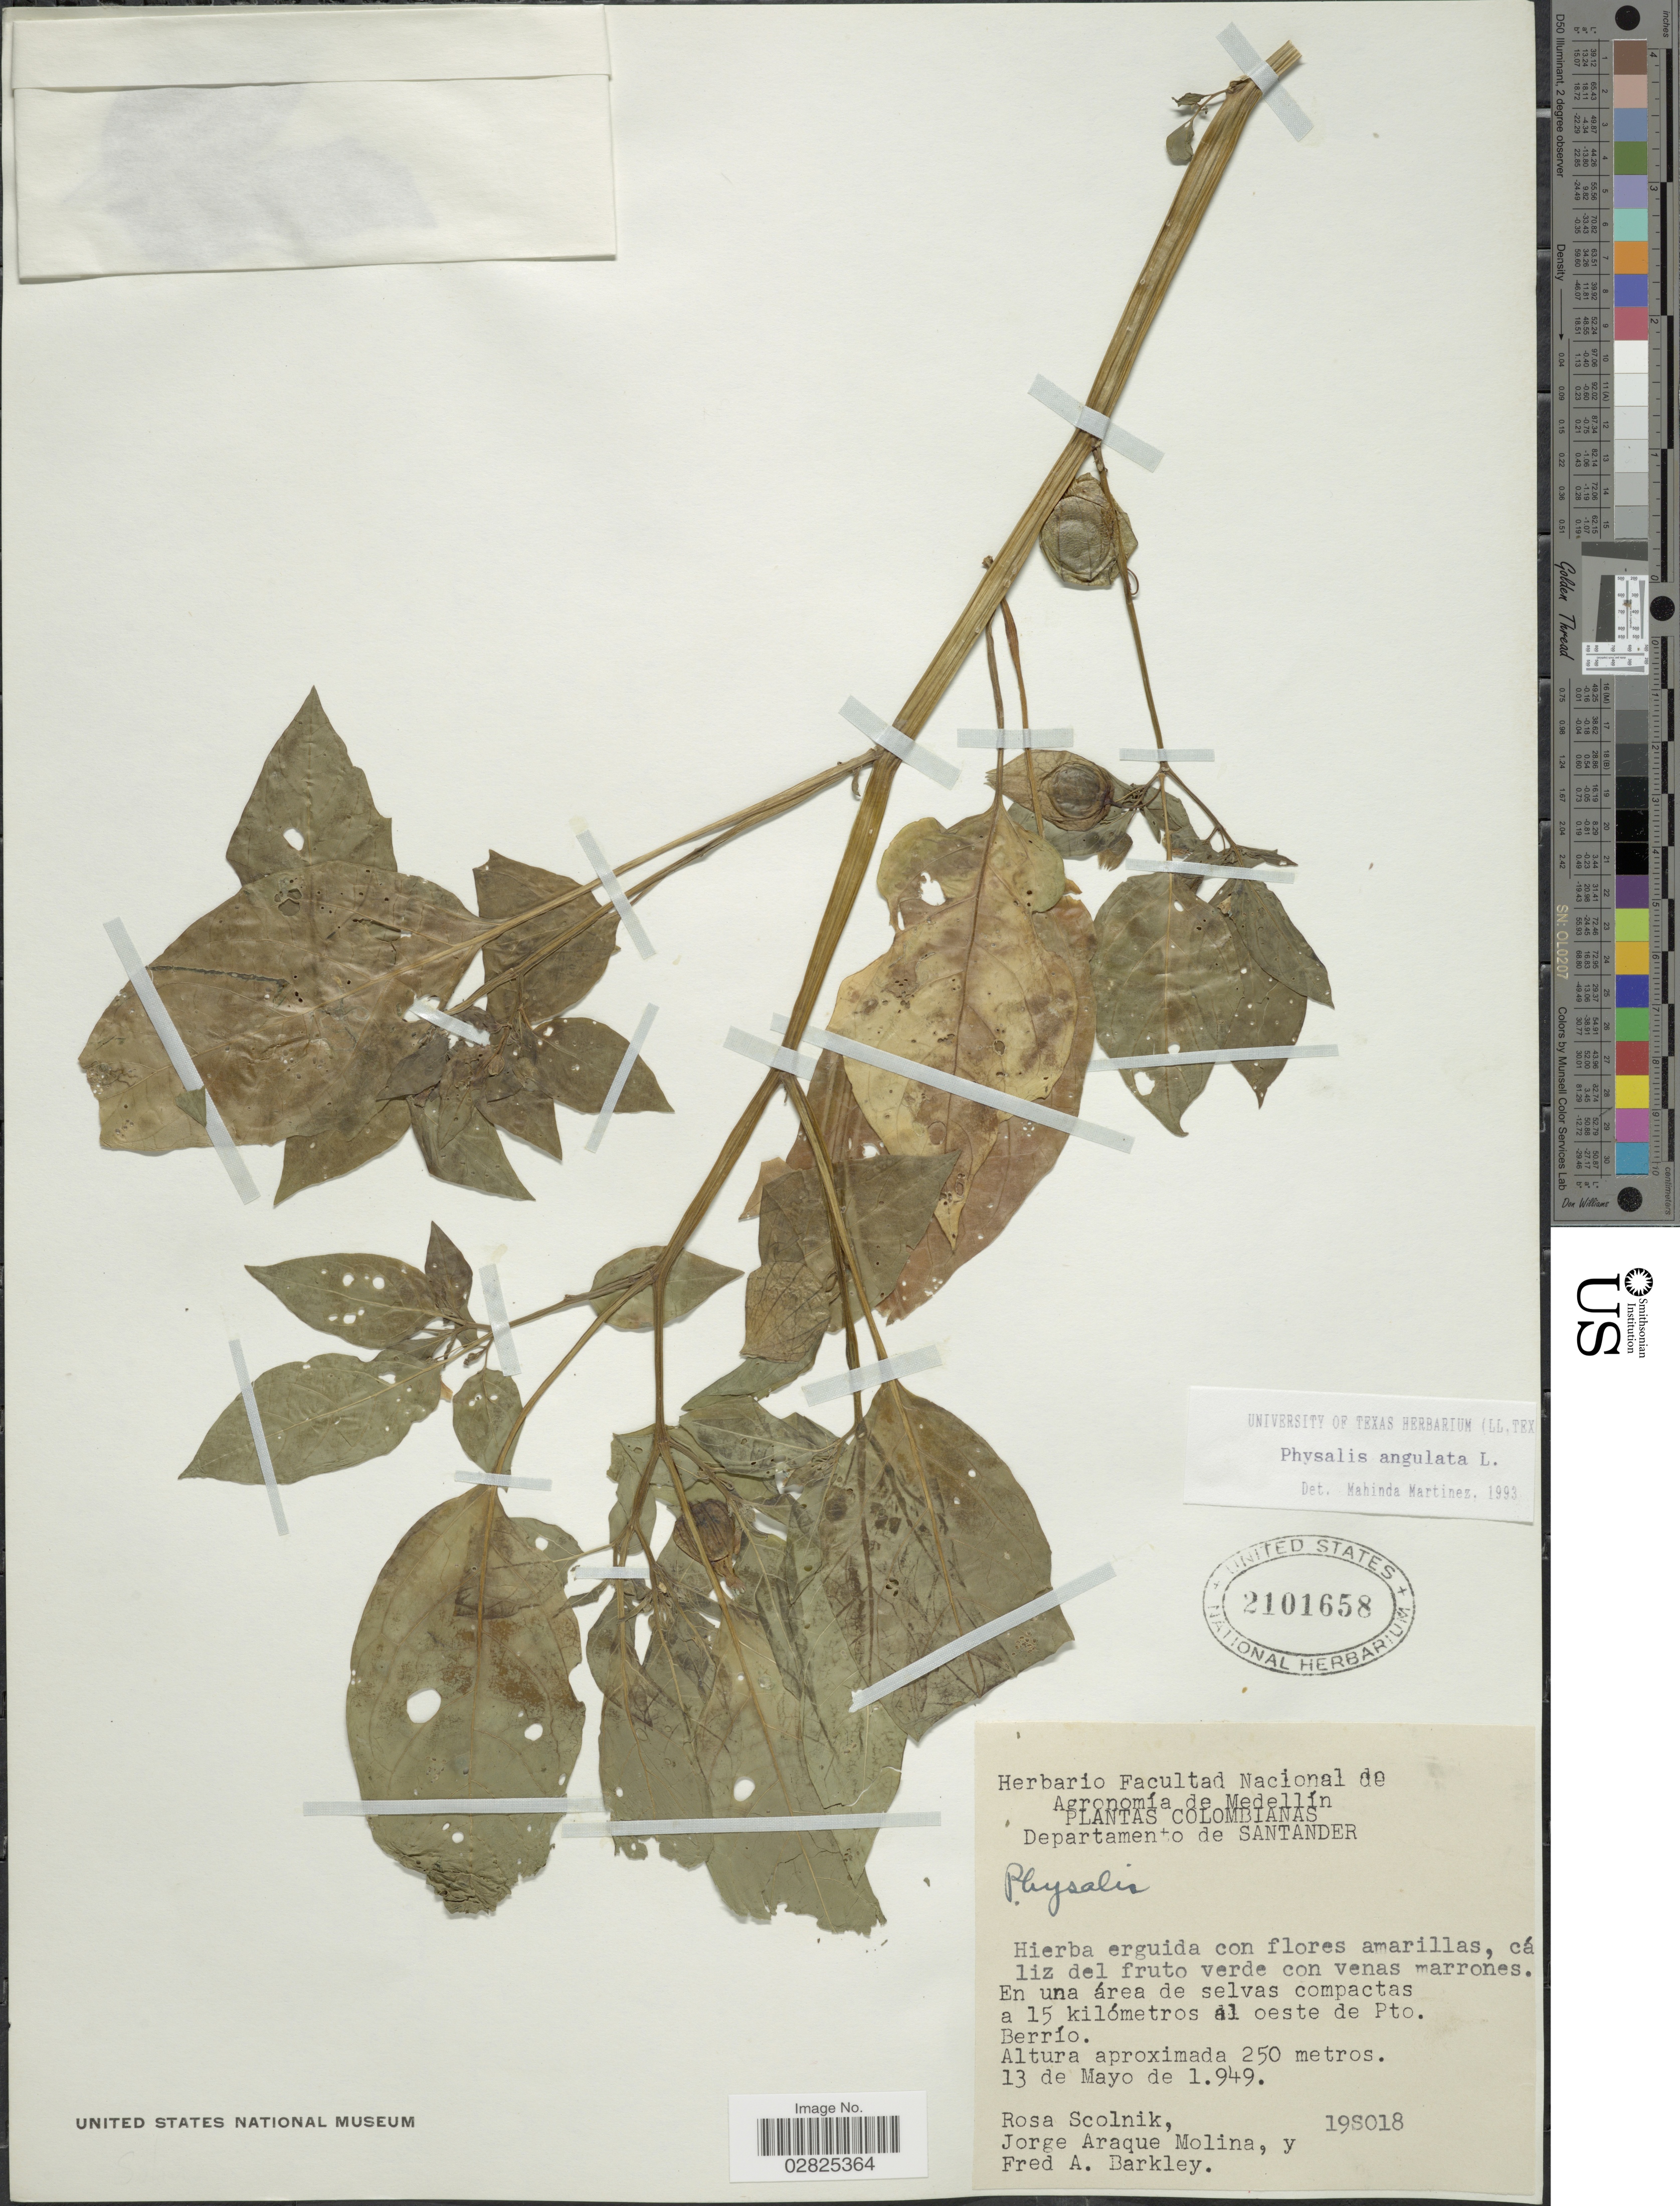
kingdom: Plantae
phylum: Tracheophyta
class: Magnoliopsida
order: Solanales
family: Solanaceae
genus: Physalis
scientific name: Physalis angulata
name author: L.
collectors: R. Scolnik, J. Araque Molina & F. A. Barkley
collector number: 19S018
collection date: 1949-05-13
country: Colombia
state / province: Santander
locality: Departamento de Santander. En una área de selvas compactas a 15 kilómetros al oeste de Pto. Berrío.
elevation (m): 250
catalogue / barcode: US 2101658